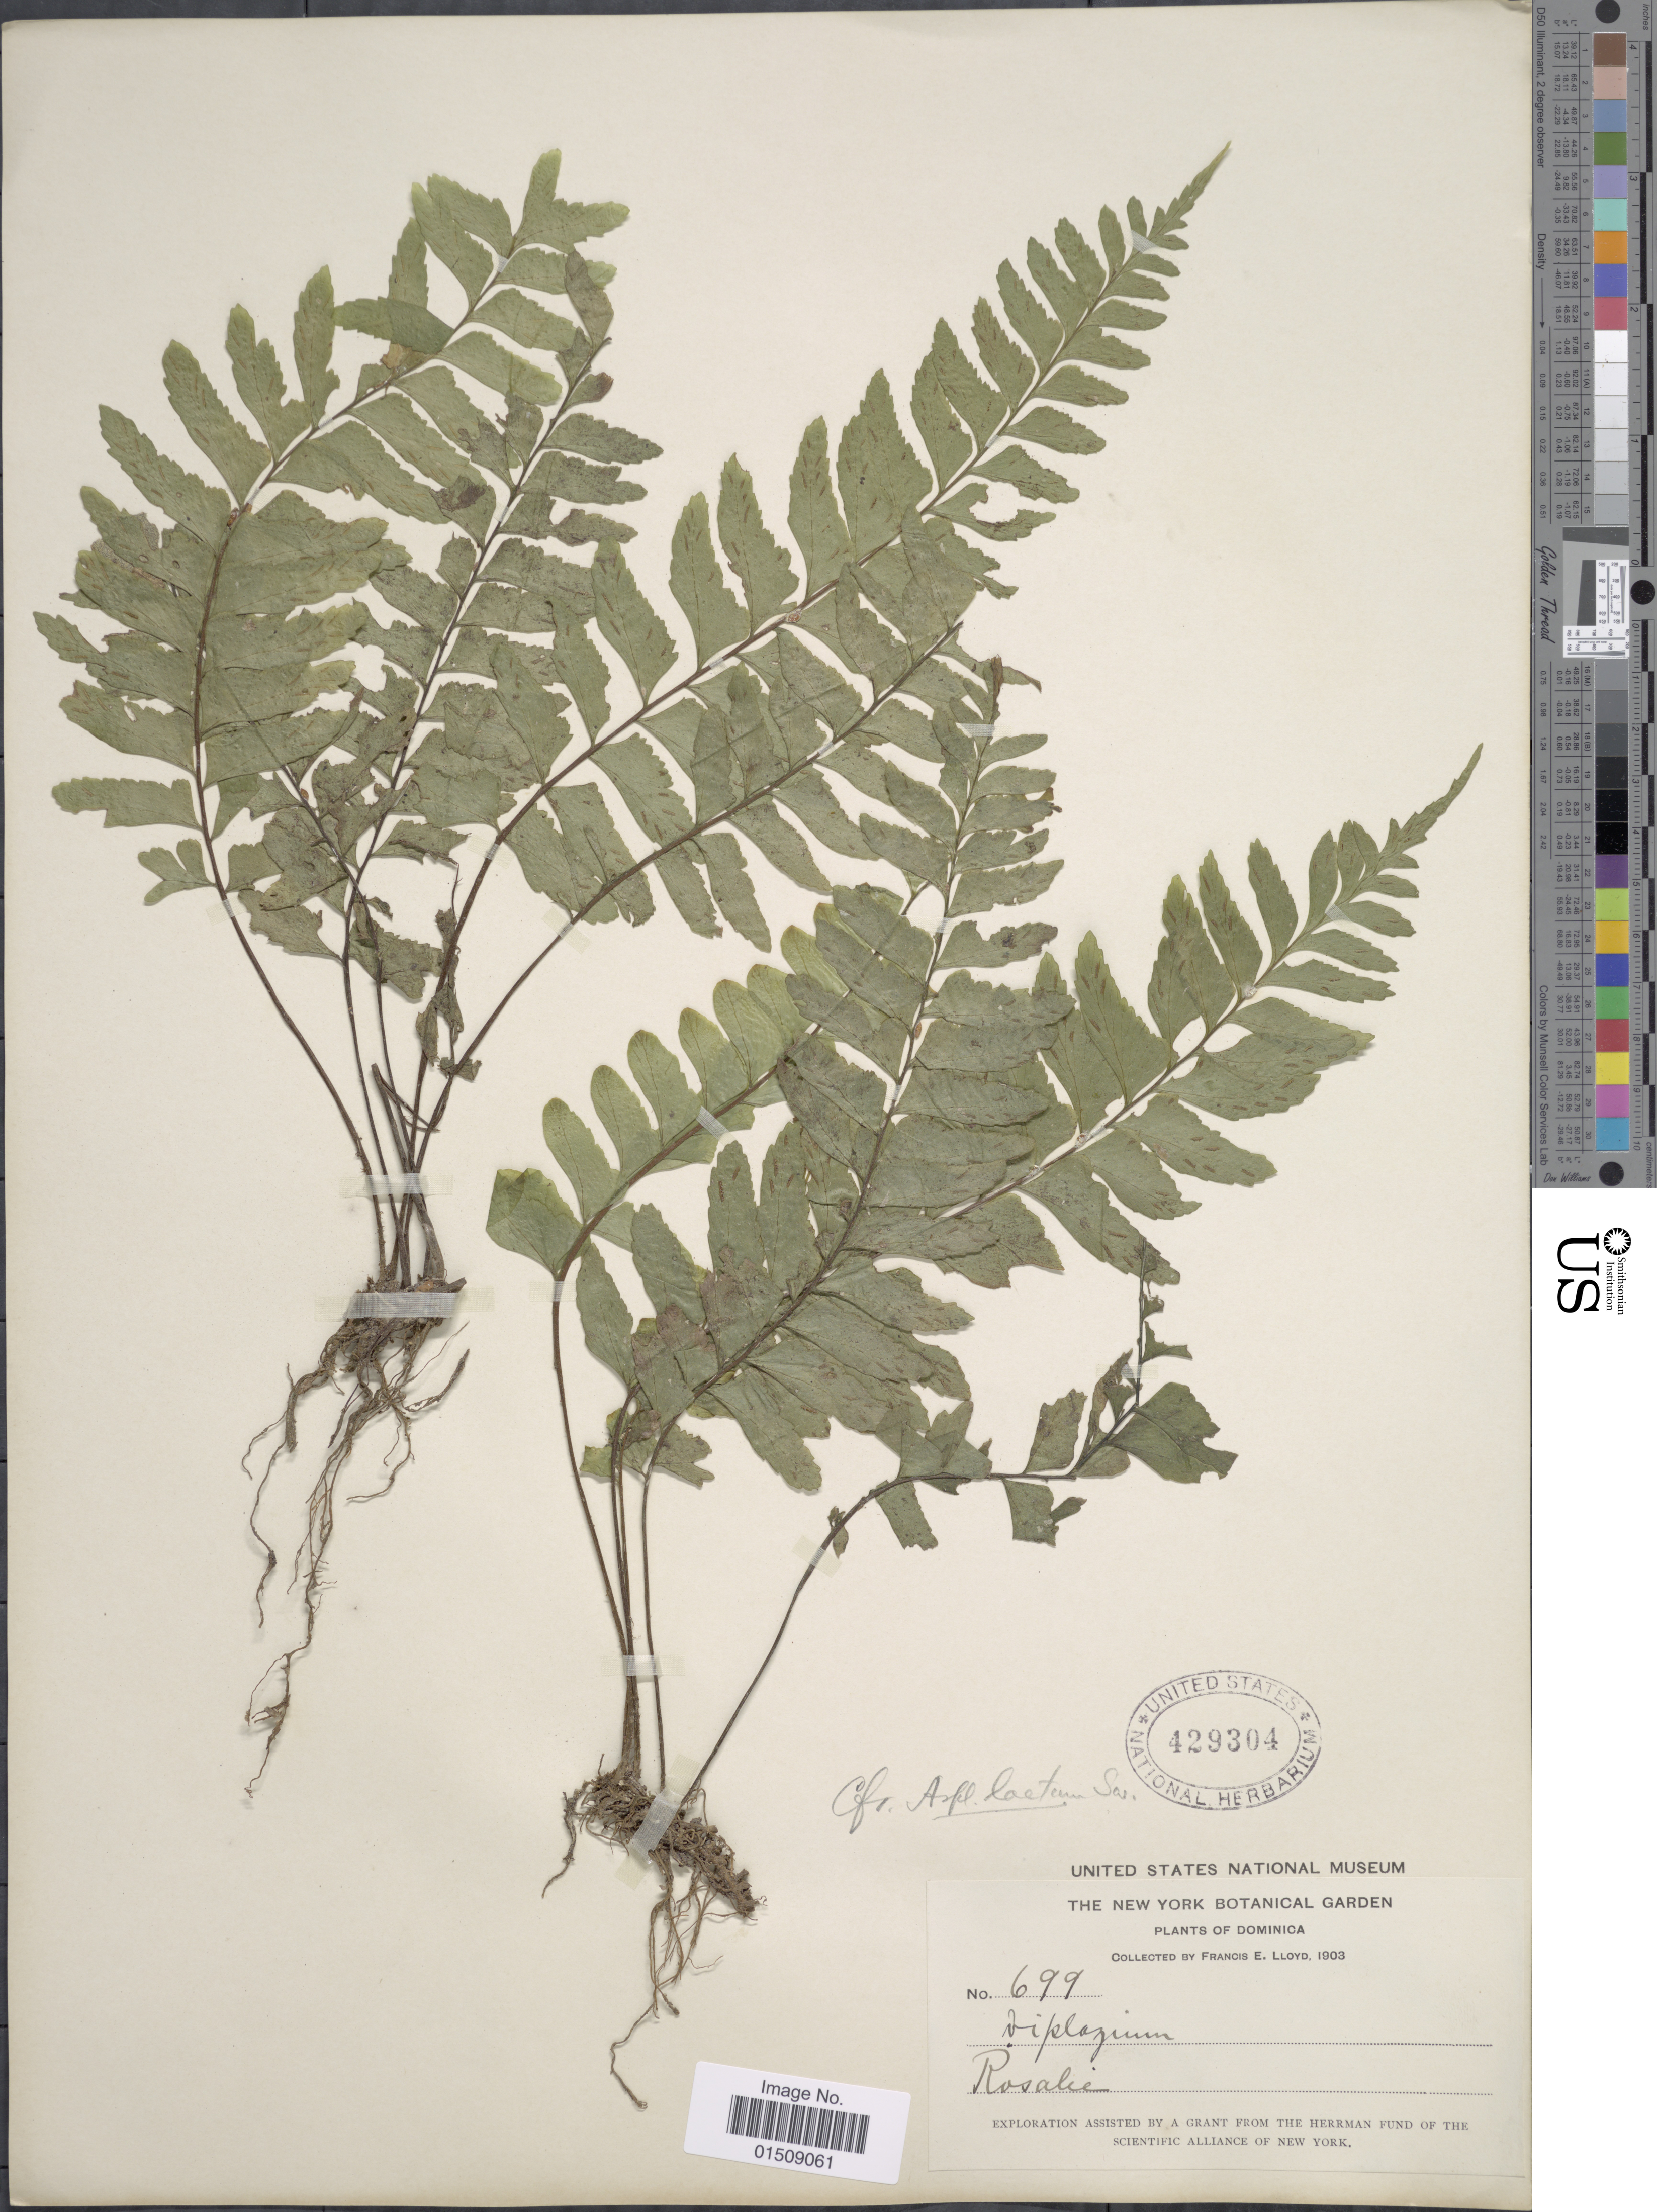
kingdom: Plantae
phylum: Tracheophyta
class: Polypodiopsida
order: Polypodiales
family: Aspleniaceae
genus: Asplenium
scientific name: Asplenium laetum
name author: Sw.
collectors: Lloyd, C. E.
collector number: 699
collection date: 1903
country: Dominica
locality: Dominica, Rosalie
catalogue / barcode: US 429304